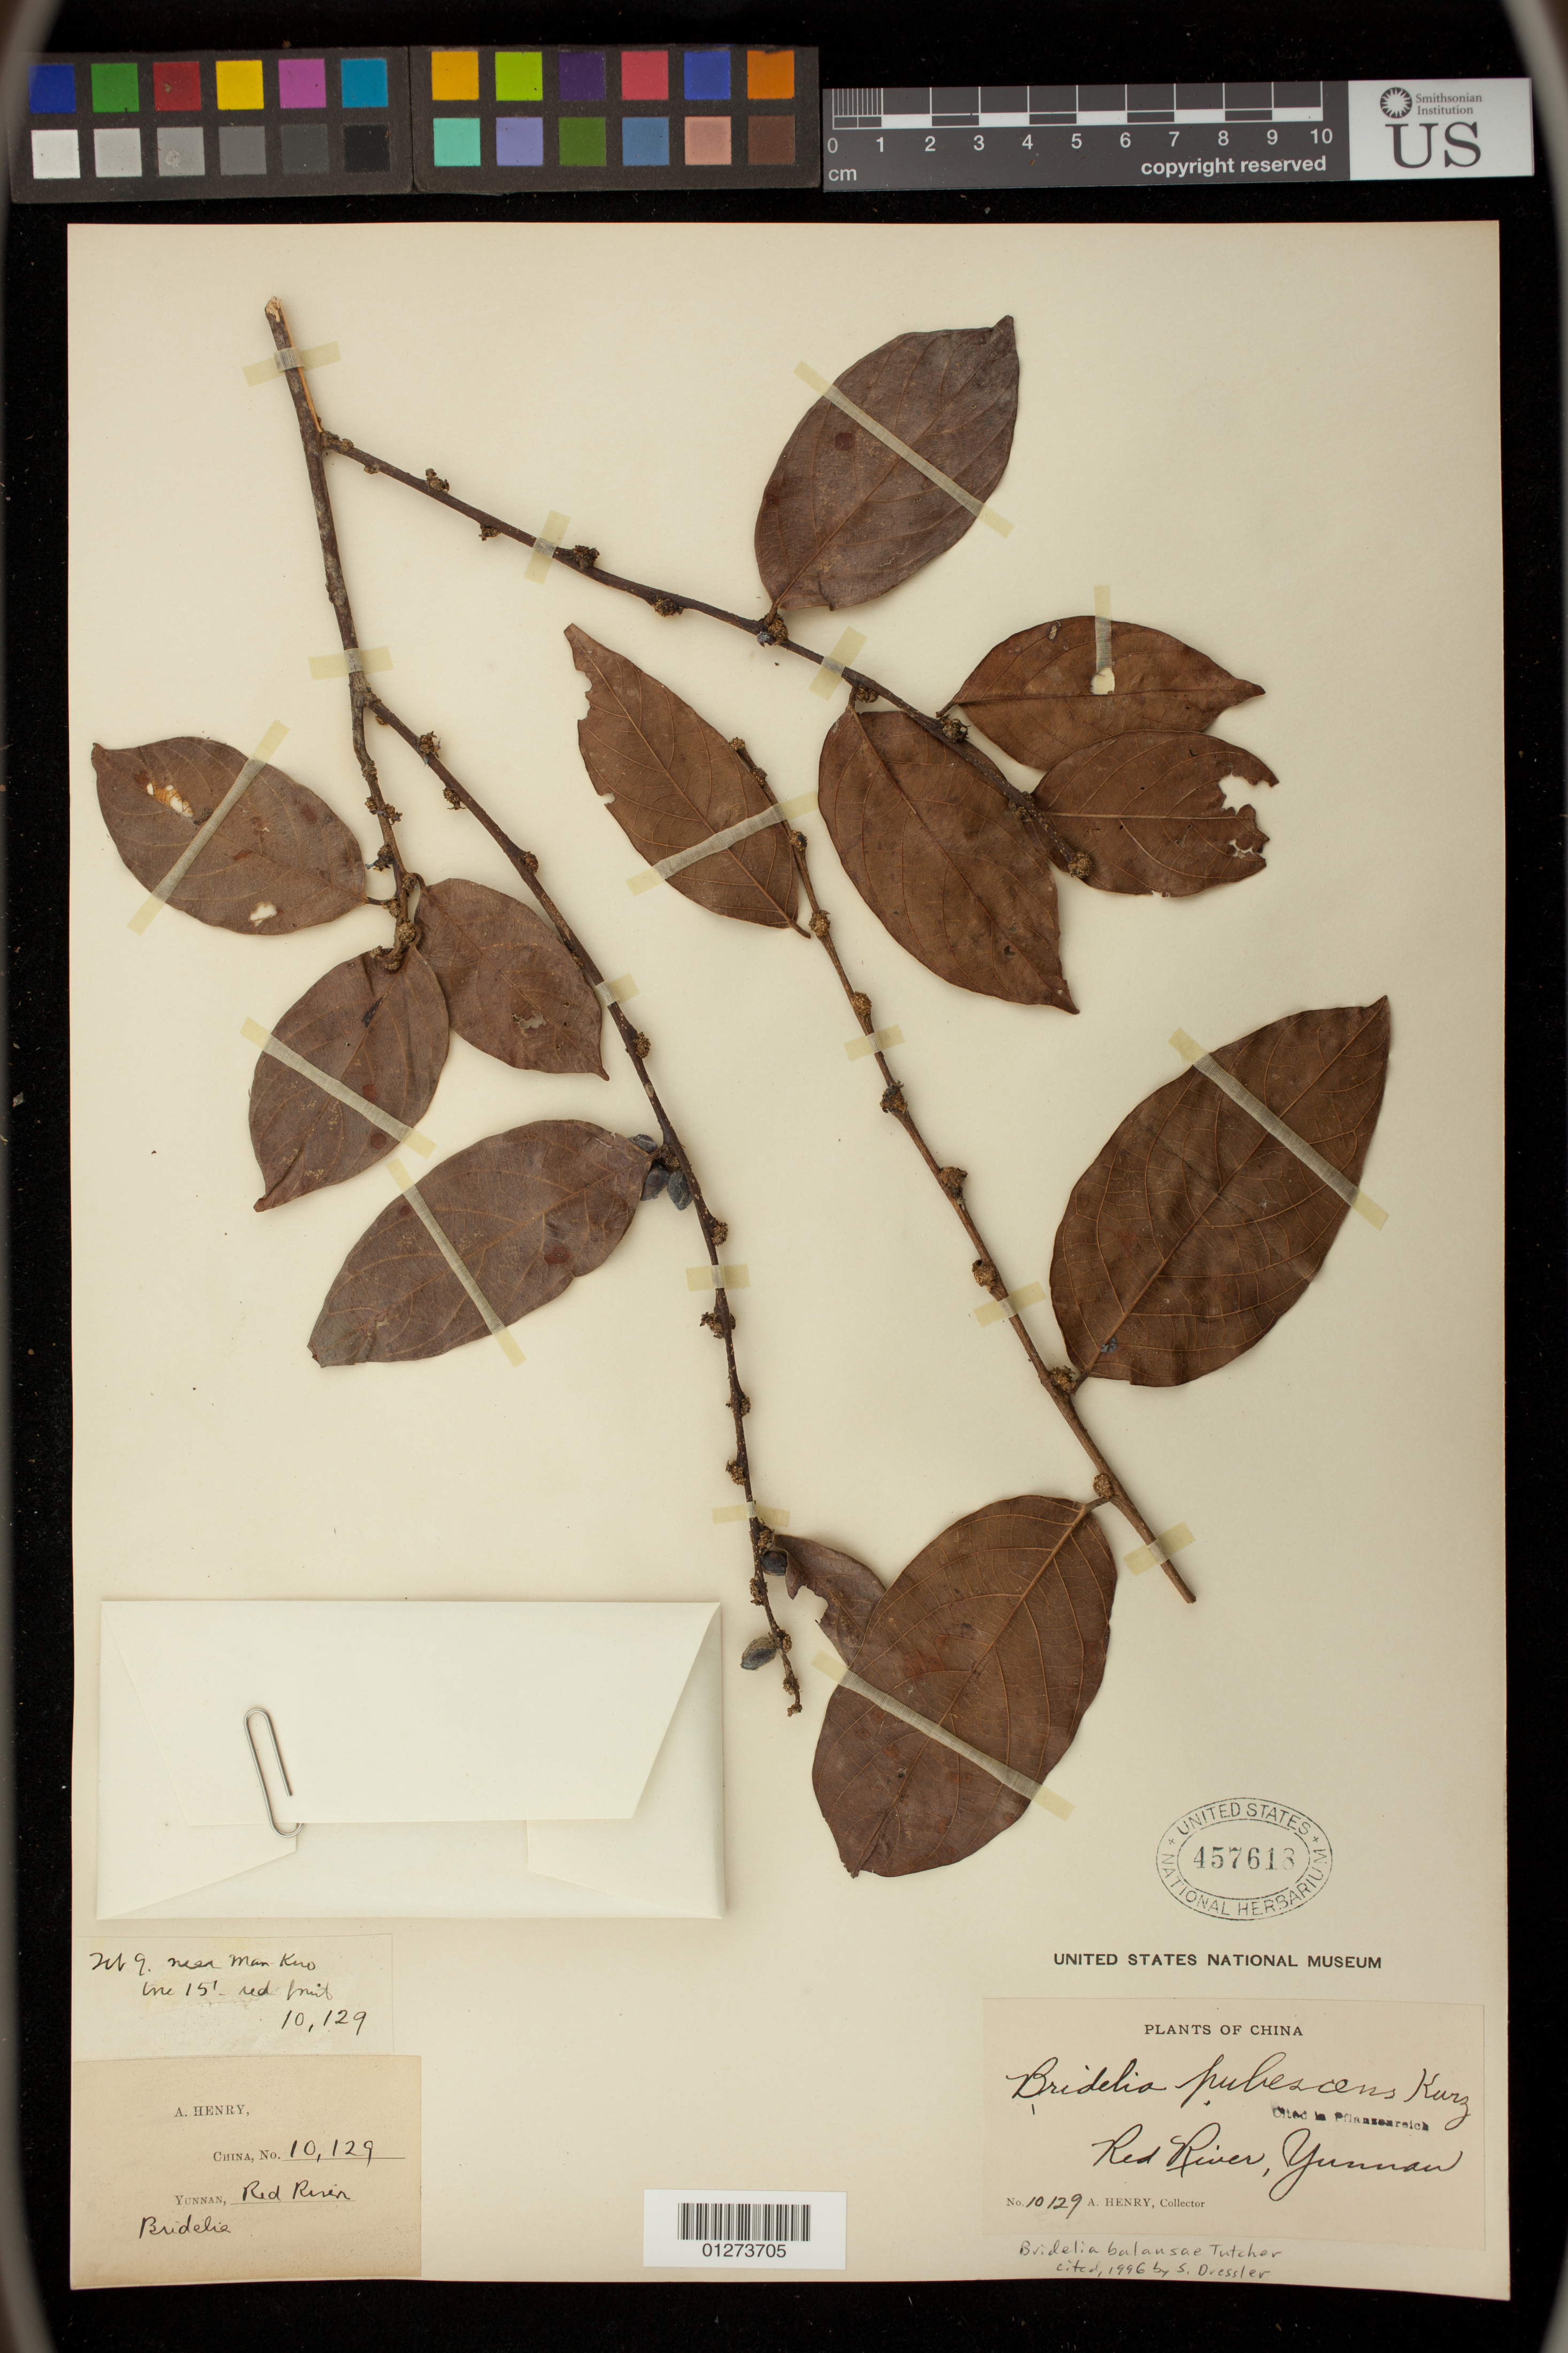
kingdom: Plantae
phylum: Tracheophyta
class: Magnoliopsida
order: Malpighiales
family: Phyllanthaceae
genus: Bridelia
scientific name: Bridelia balansae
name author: Tutcher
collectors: A. Henry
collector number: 10129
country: China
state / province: Yunnan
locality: Red River, Yunnan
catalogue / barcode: US 457618